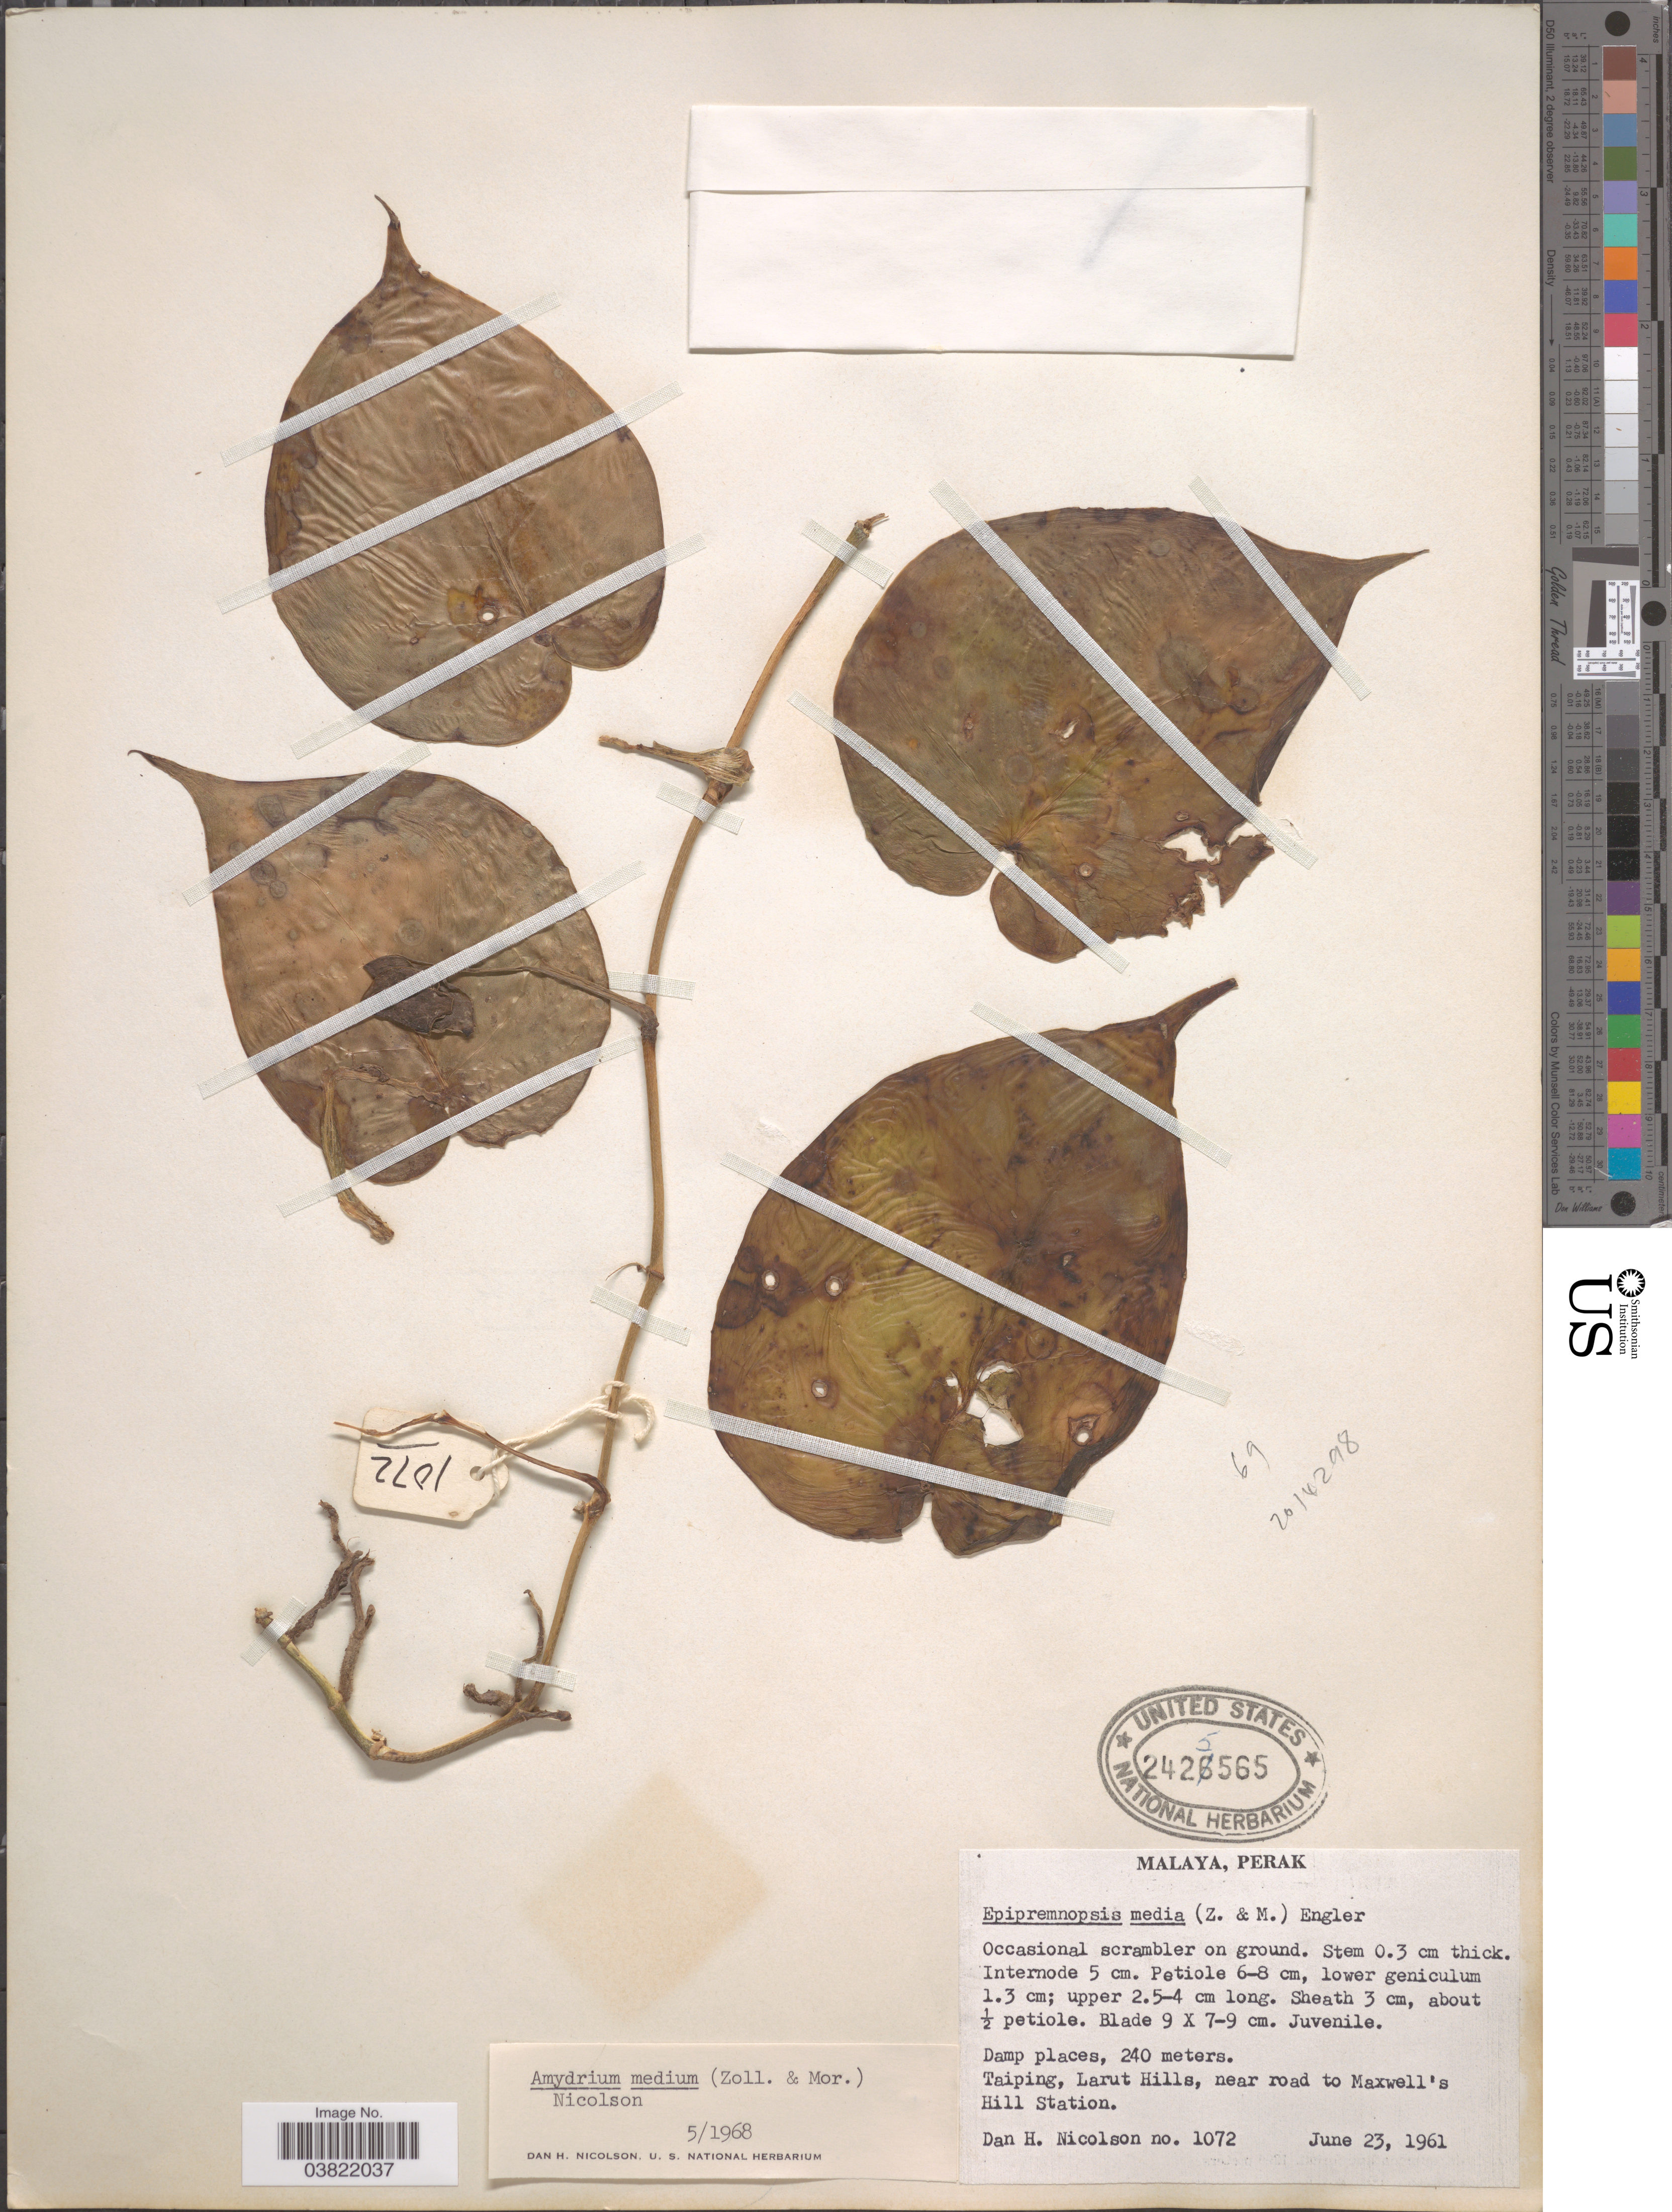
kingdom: Plantae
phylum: Tracheophyta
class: Liliopsida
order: Alismatales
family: Araceae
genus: Amydrium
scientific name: Amydrium medium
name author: (Zoll. & Moritzi) Nicolson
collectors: D. H. Nicolson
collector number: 1072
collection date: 1961-06-23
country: Malaysia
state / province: Perak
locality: Malaya. Taiping, Larut Hills, near road to Maxwell's Hill Station.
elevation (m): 240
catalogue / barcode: US 2425565